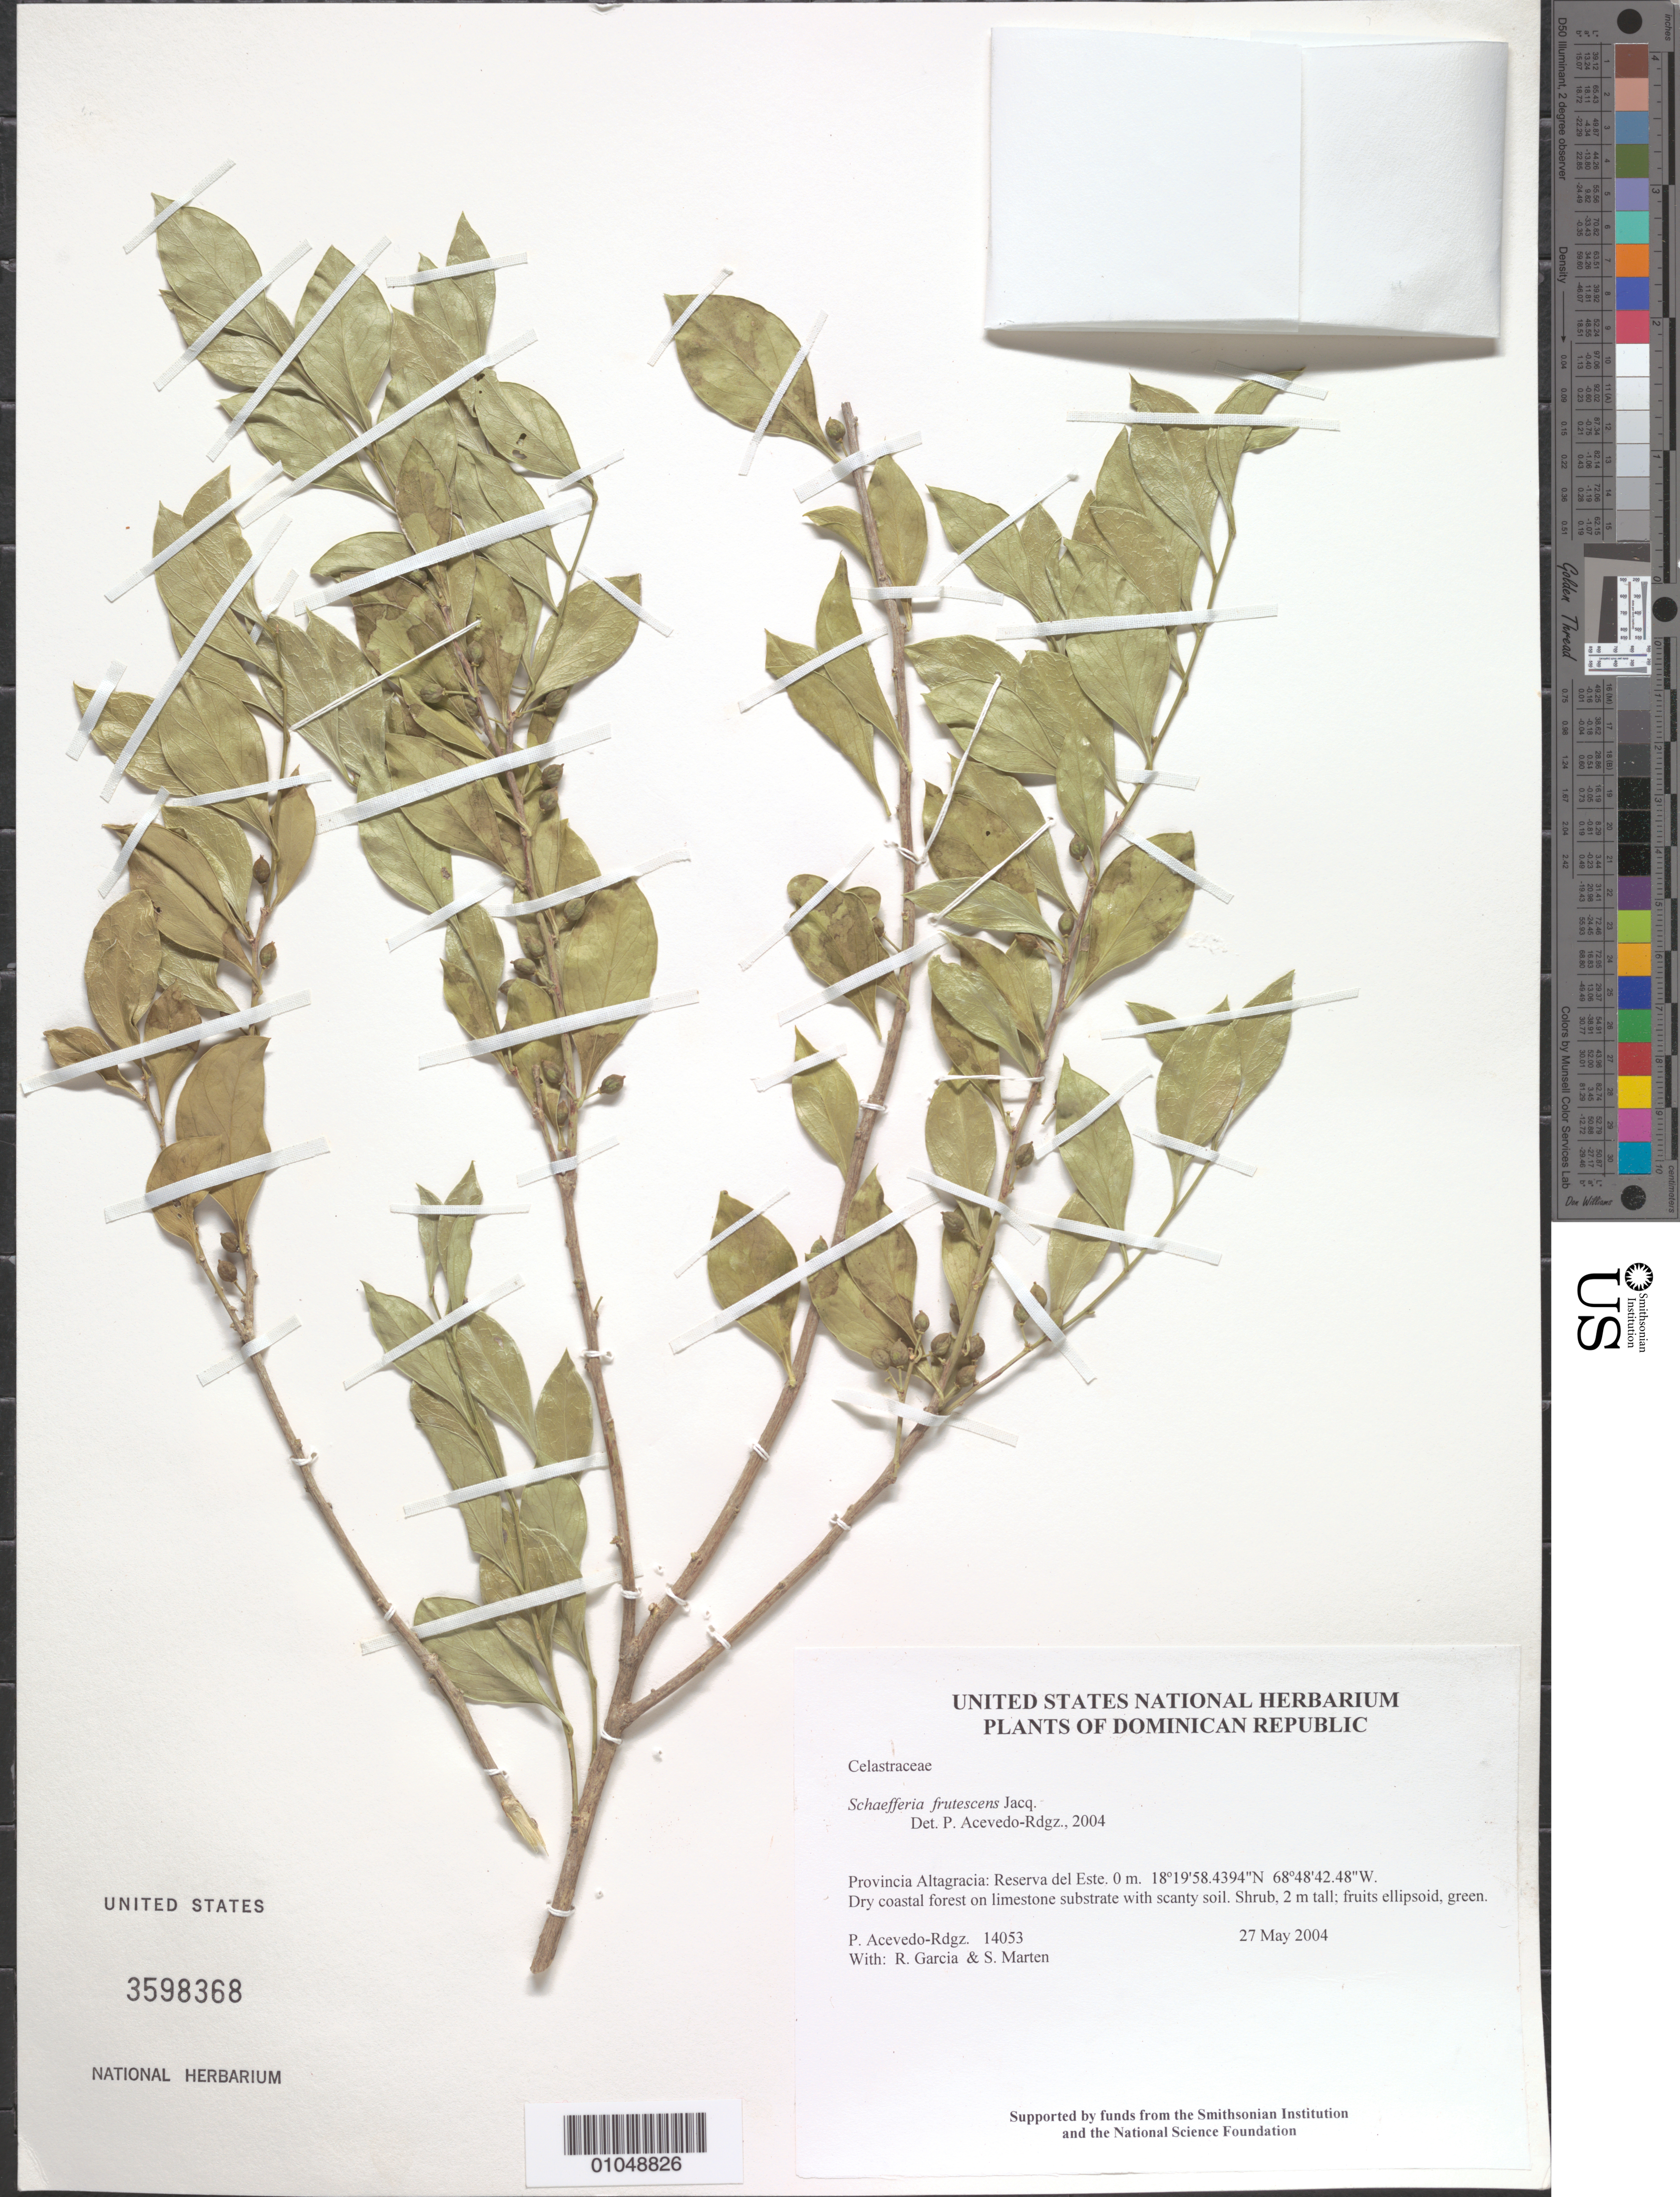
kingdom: Plantae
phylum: Tracheophyta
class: Magnoliopsida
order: Celastrales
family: Celastraceae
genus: Schaefferia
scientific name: Schaefferia frutescens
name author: Jacq.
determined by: Acevedo-Rodríguez, P., (BOT), Smithsonian Institution - National Museum of Natural History (UNITED STATES)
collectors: P. Acevedo-Rodr., R. G. García & S. Marten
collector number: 14053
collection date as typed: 27 May 2004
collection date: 2004-05-27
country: Dominican Republic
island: Hispaniola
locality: Provincia Altagracia: Reserva del Este.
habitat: Dry coastal forest on limestone substrate with scanty soil.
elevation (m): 0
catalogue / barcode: US 3598368